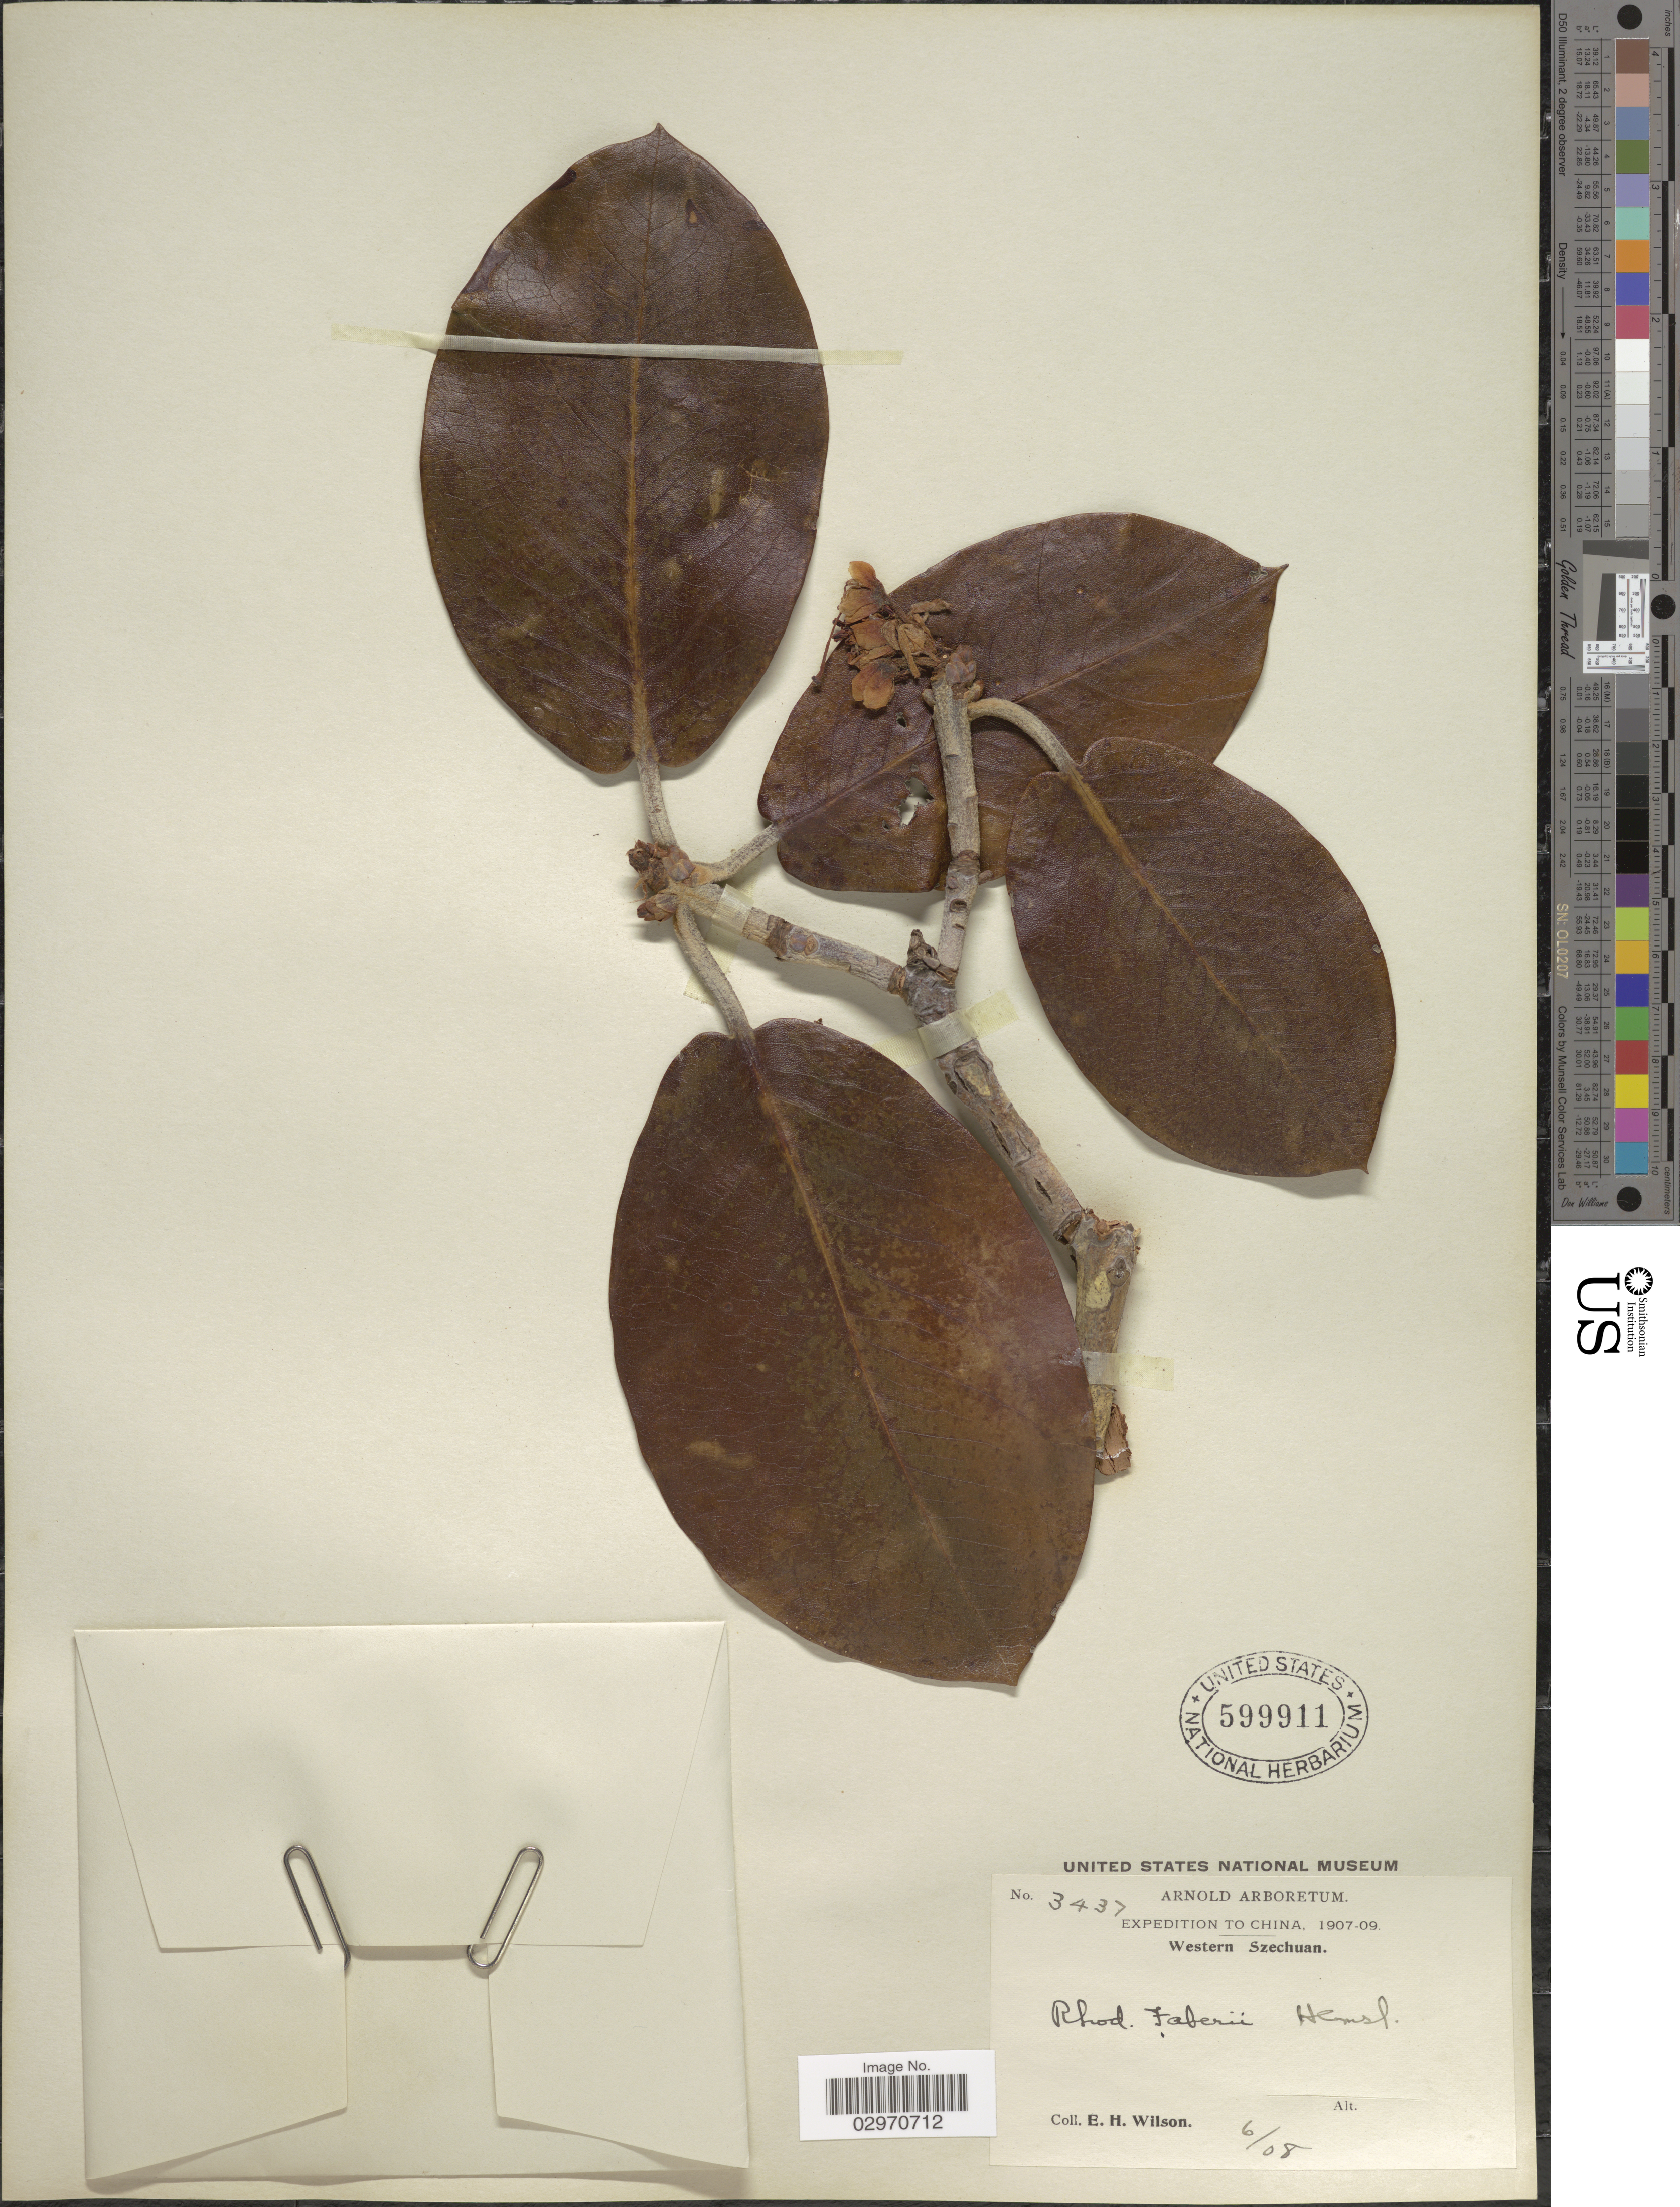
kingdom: Plantae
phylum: Tracheophyta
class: Magnoliopsida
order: Ericales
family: Ericaceae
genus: Rhododendron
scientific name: Rhododendron faberi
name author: Hemsl.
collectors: E. Wilson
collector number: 3437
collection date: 1908-06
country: China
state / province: Sichuan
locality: Western Szechuan.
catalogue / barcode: US 599911